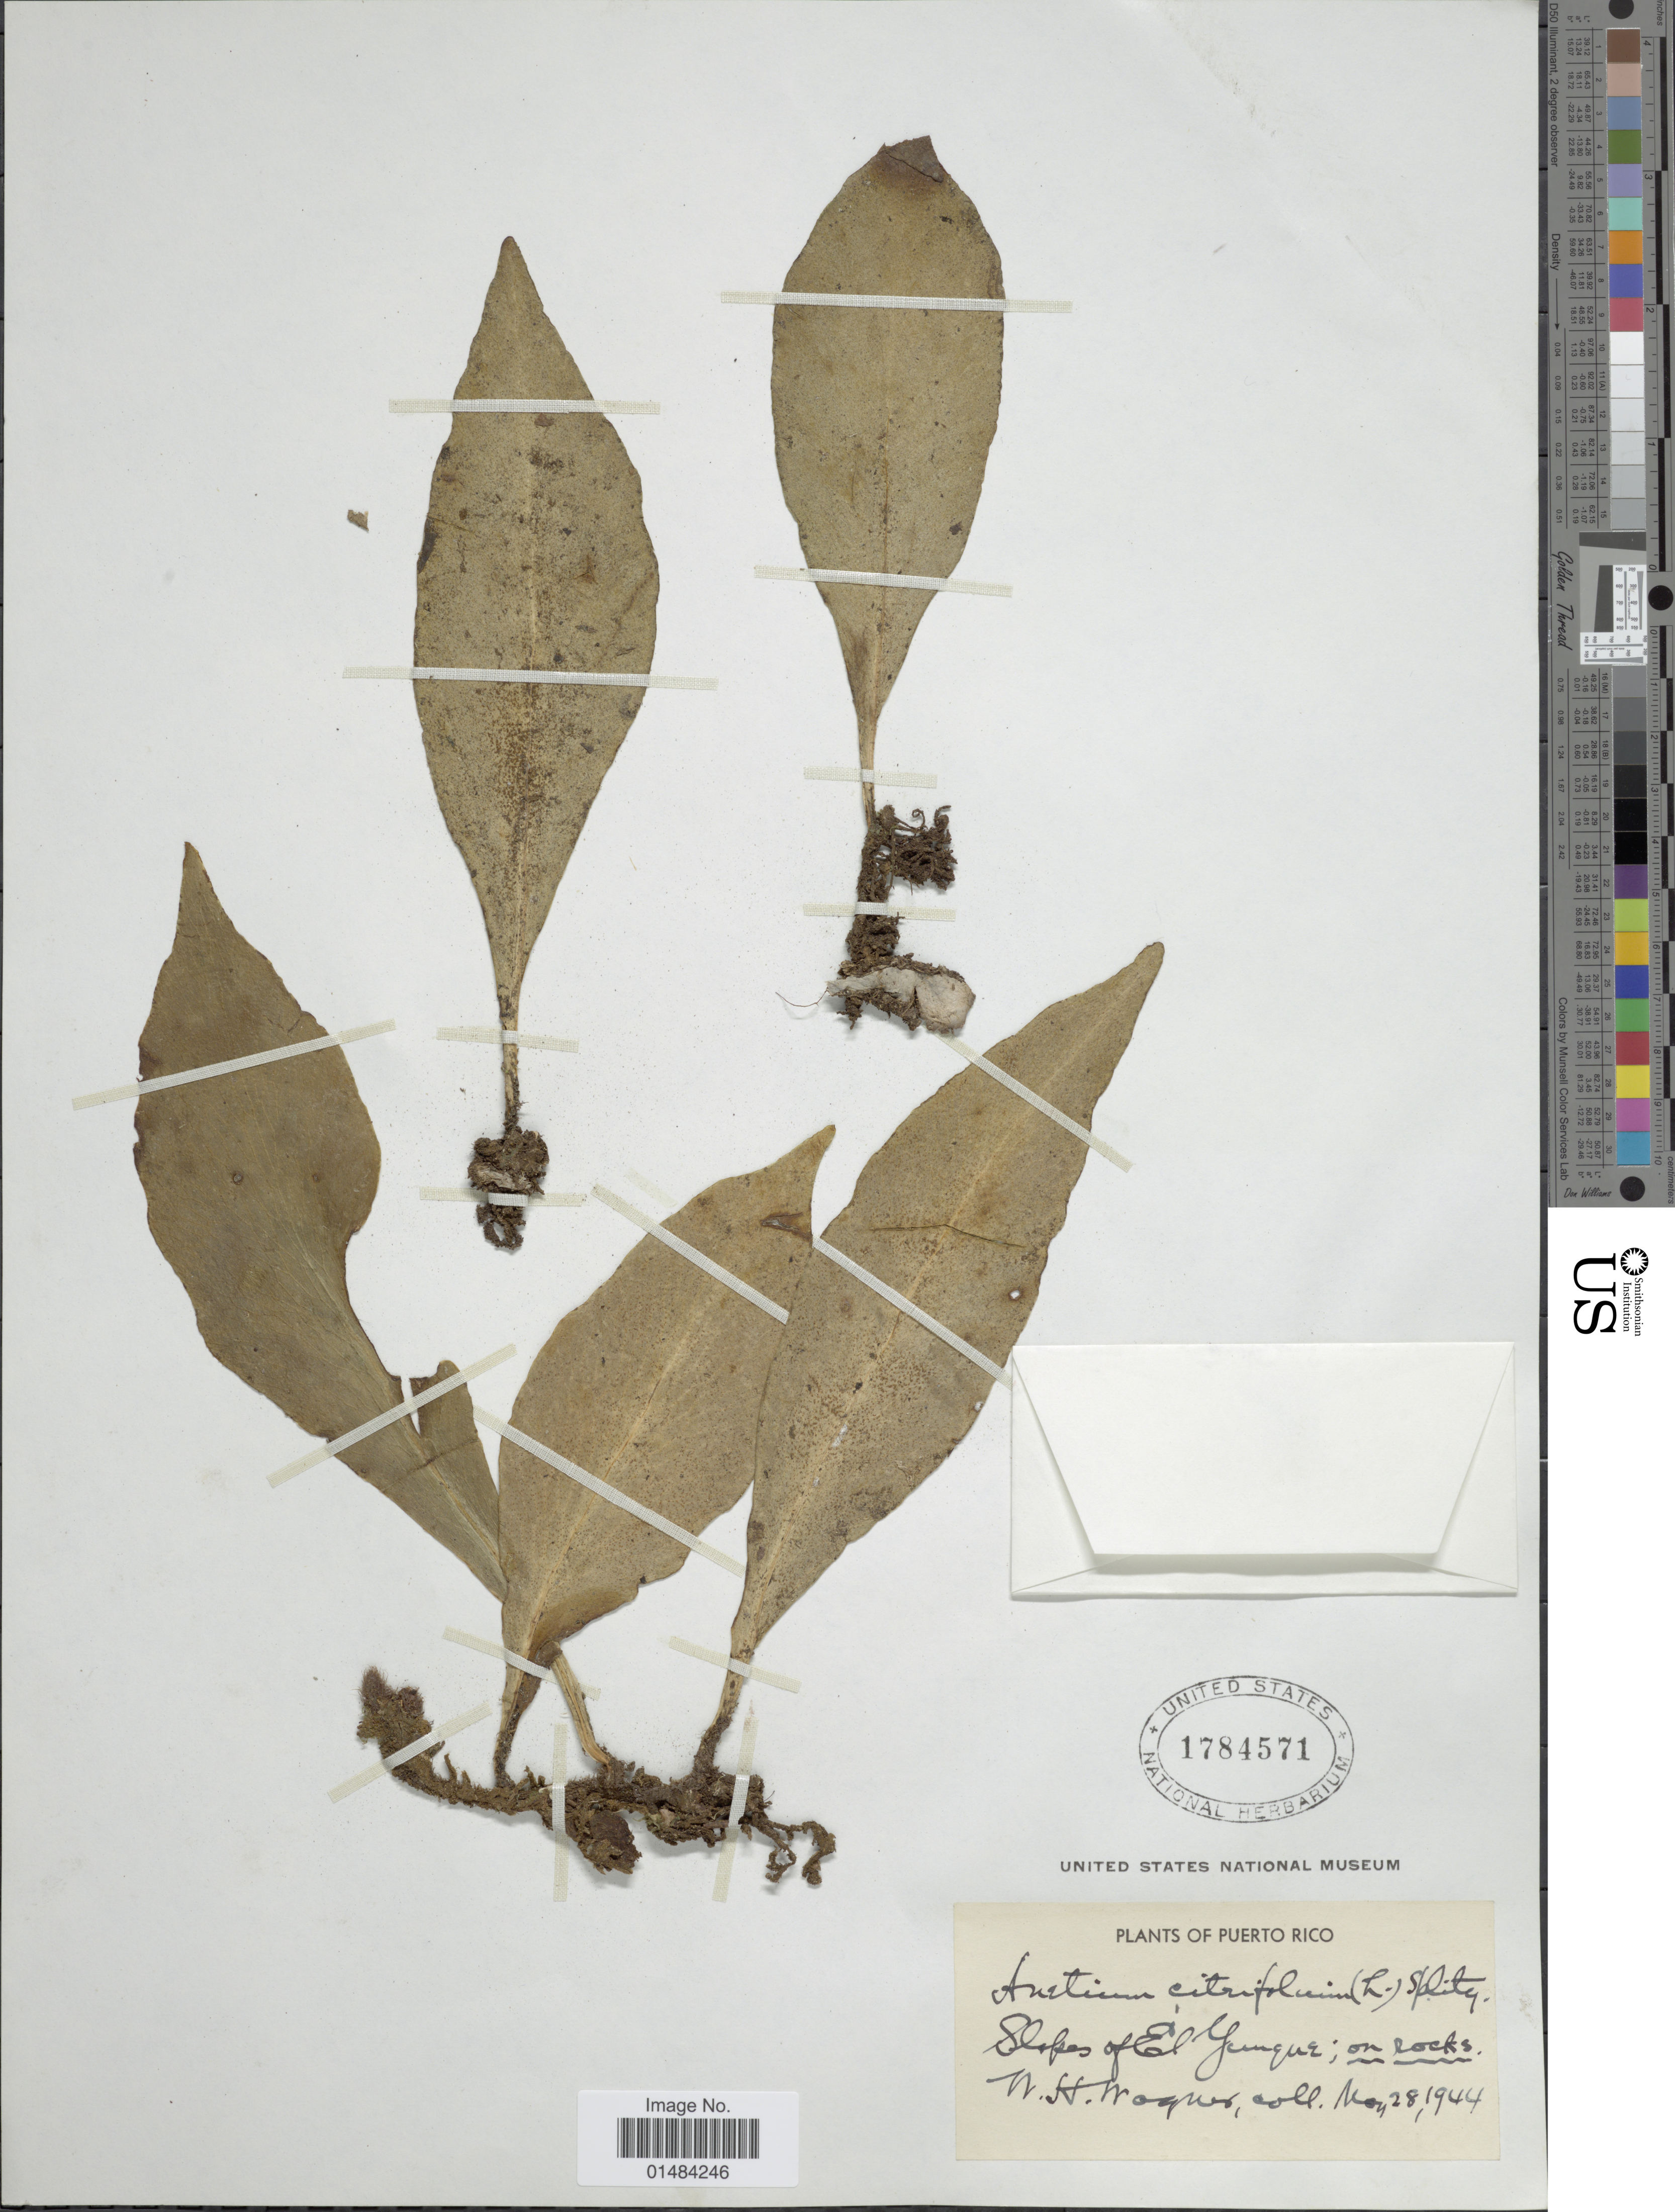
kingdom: Plantae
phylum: Tracheophyta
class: Polypodiopsida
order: Polypodiales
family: Pteridaceae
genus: Anetium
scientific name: Anetium citrifolium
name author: (L.) Splitg.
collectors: W. H. Wagner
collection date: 1944-05-28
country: Puerto Rico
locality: Slopes of El Yunque.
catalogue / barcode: US 1784571